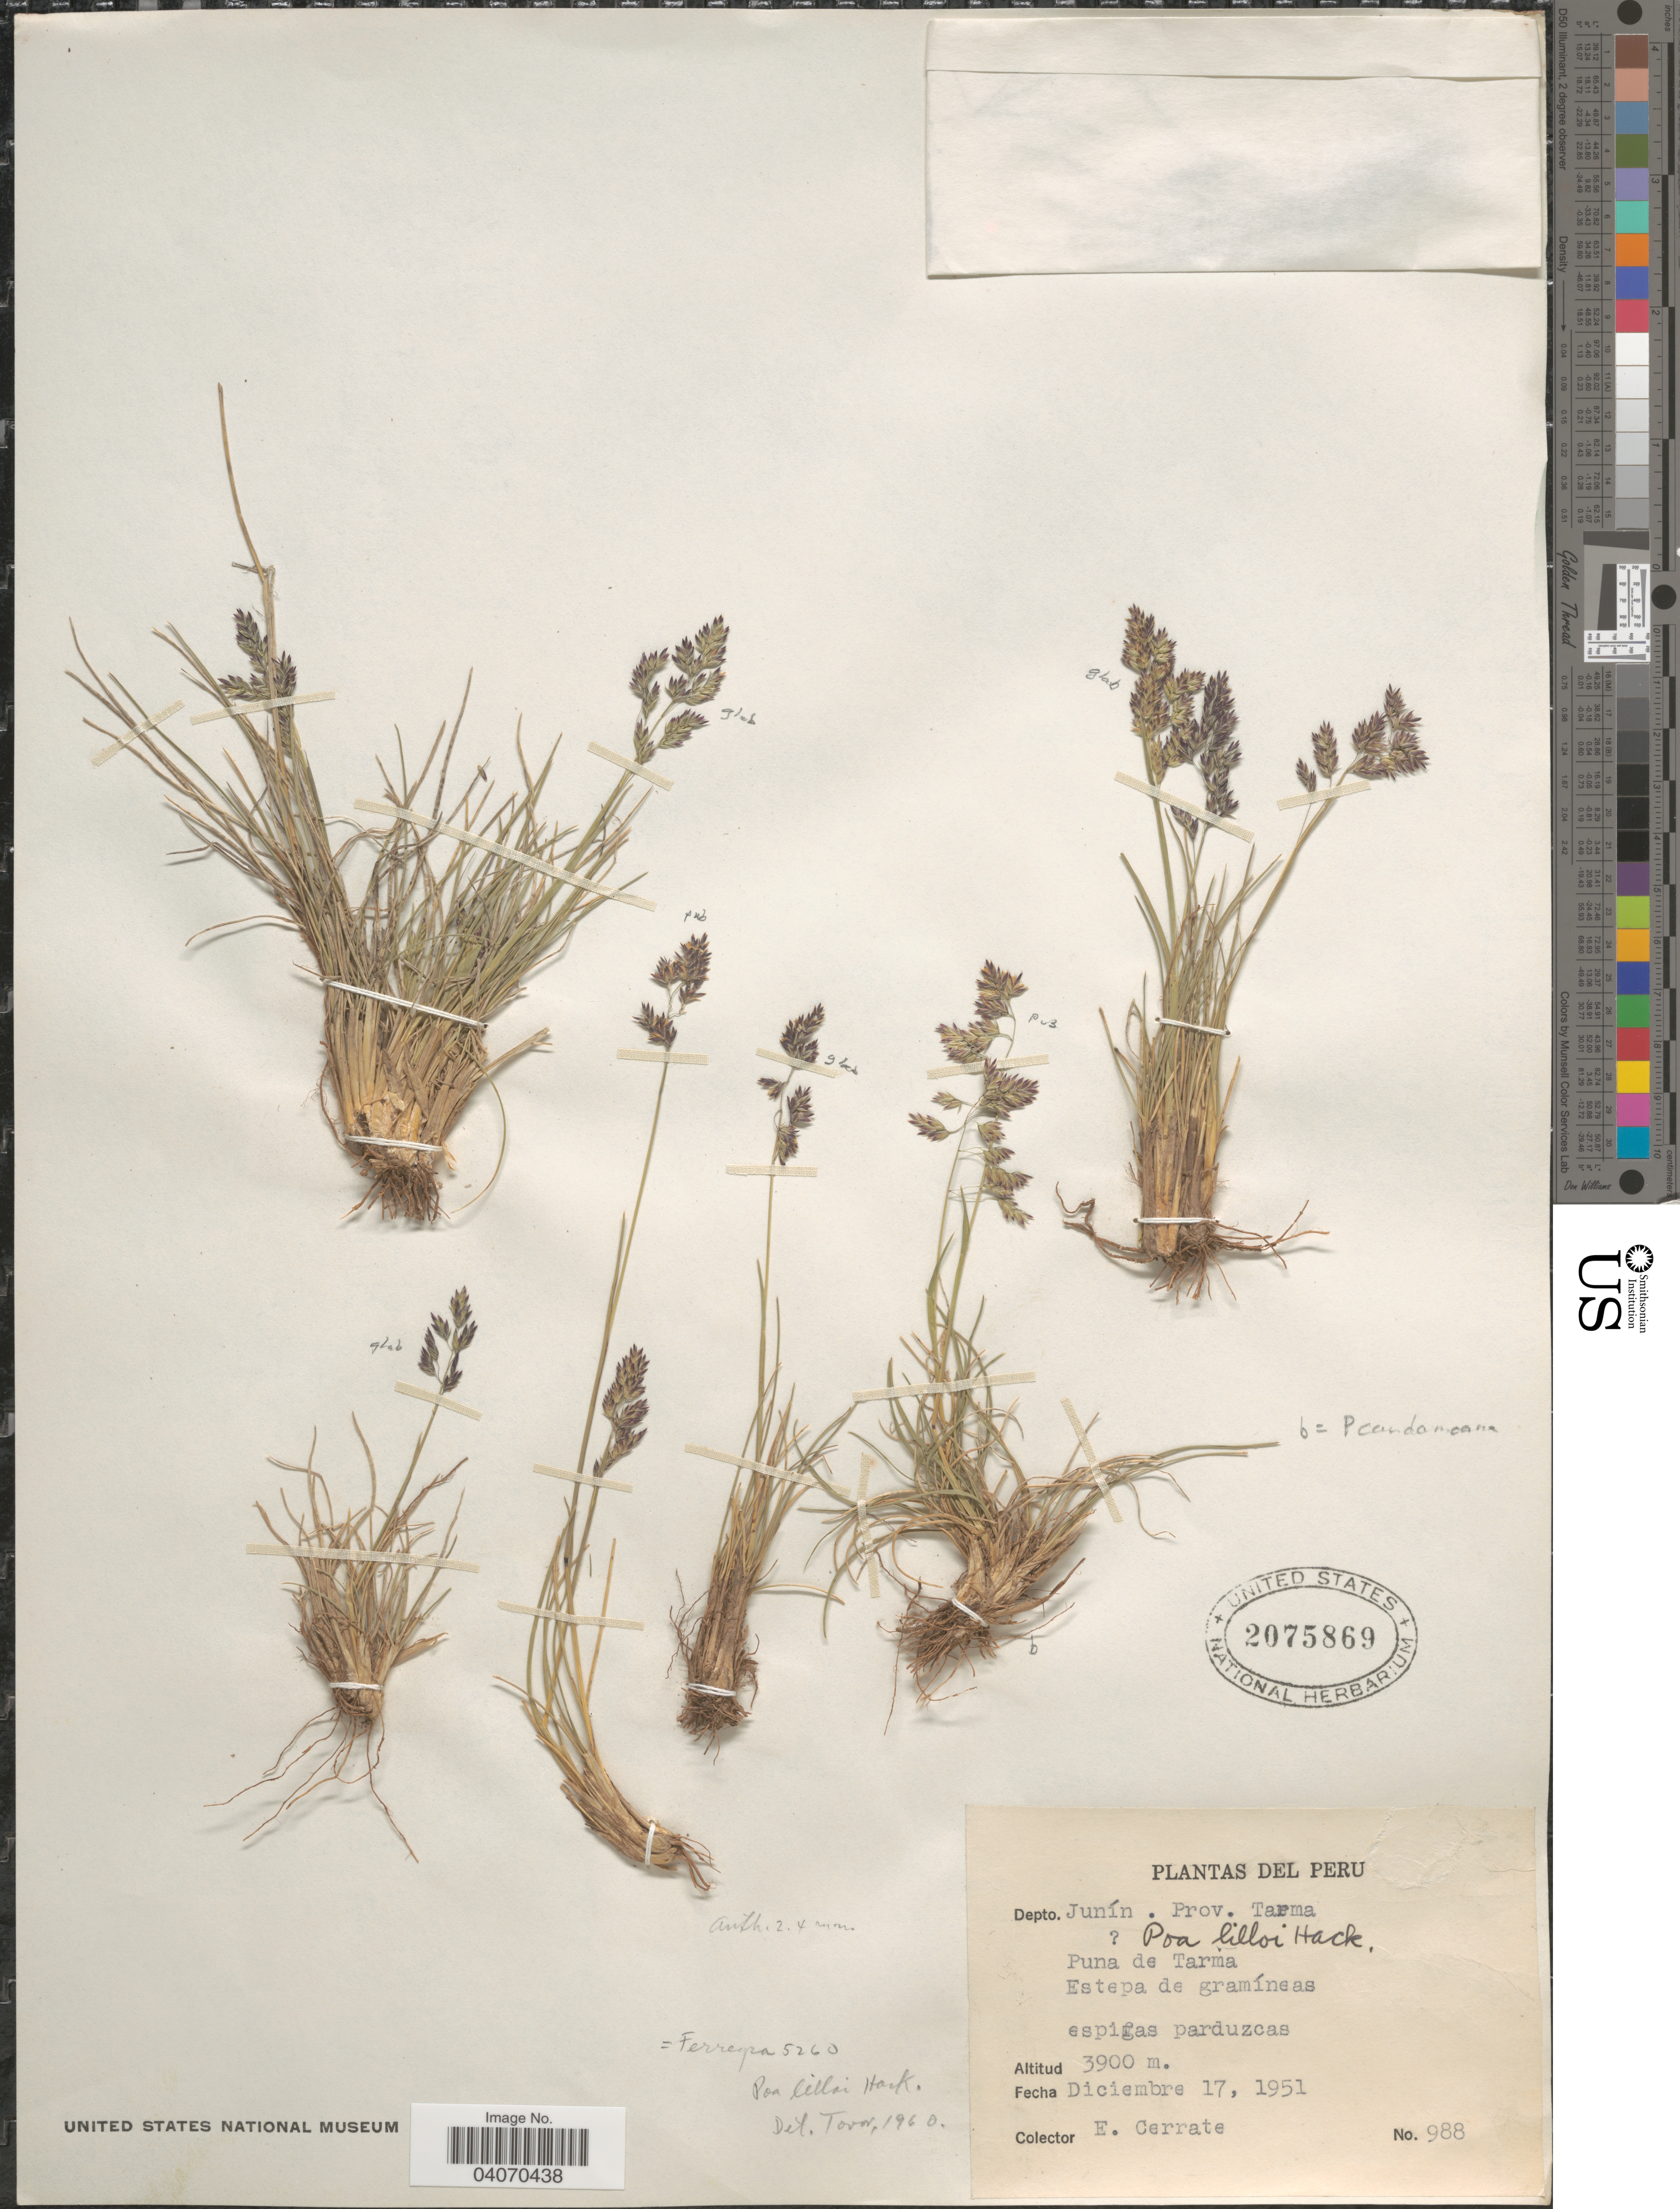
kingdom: Plantae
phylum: Tracheophyta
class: Liliopsida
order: Poales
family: Poaceae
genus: Poa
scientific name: Poa candamoana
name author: Pilg.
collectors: E. Cerrate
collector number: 988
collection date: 1951-12-17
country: Peru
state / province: Junín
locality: Depto. Junín. Prov. Tarma. Puna de Tarma. Estepa de gramíneas.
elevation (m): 3900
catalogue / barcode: US 2075869